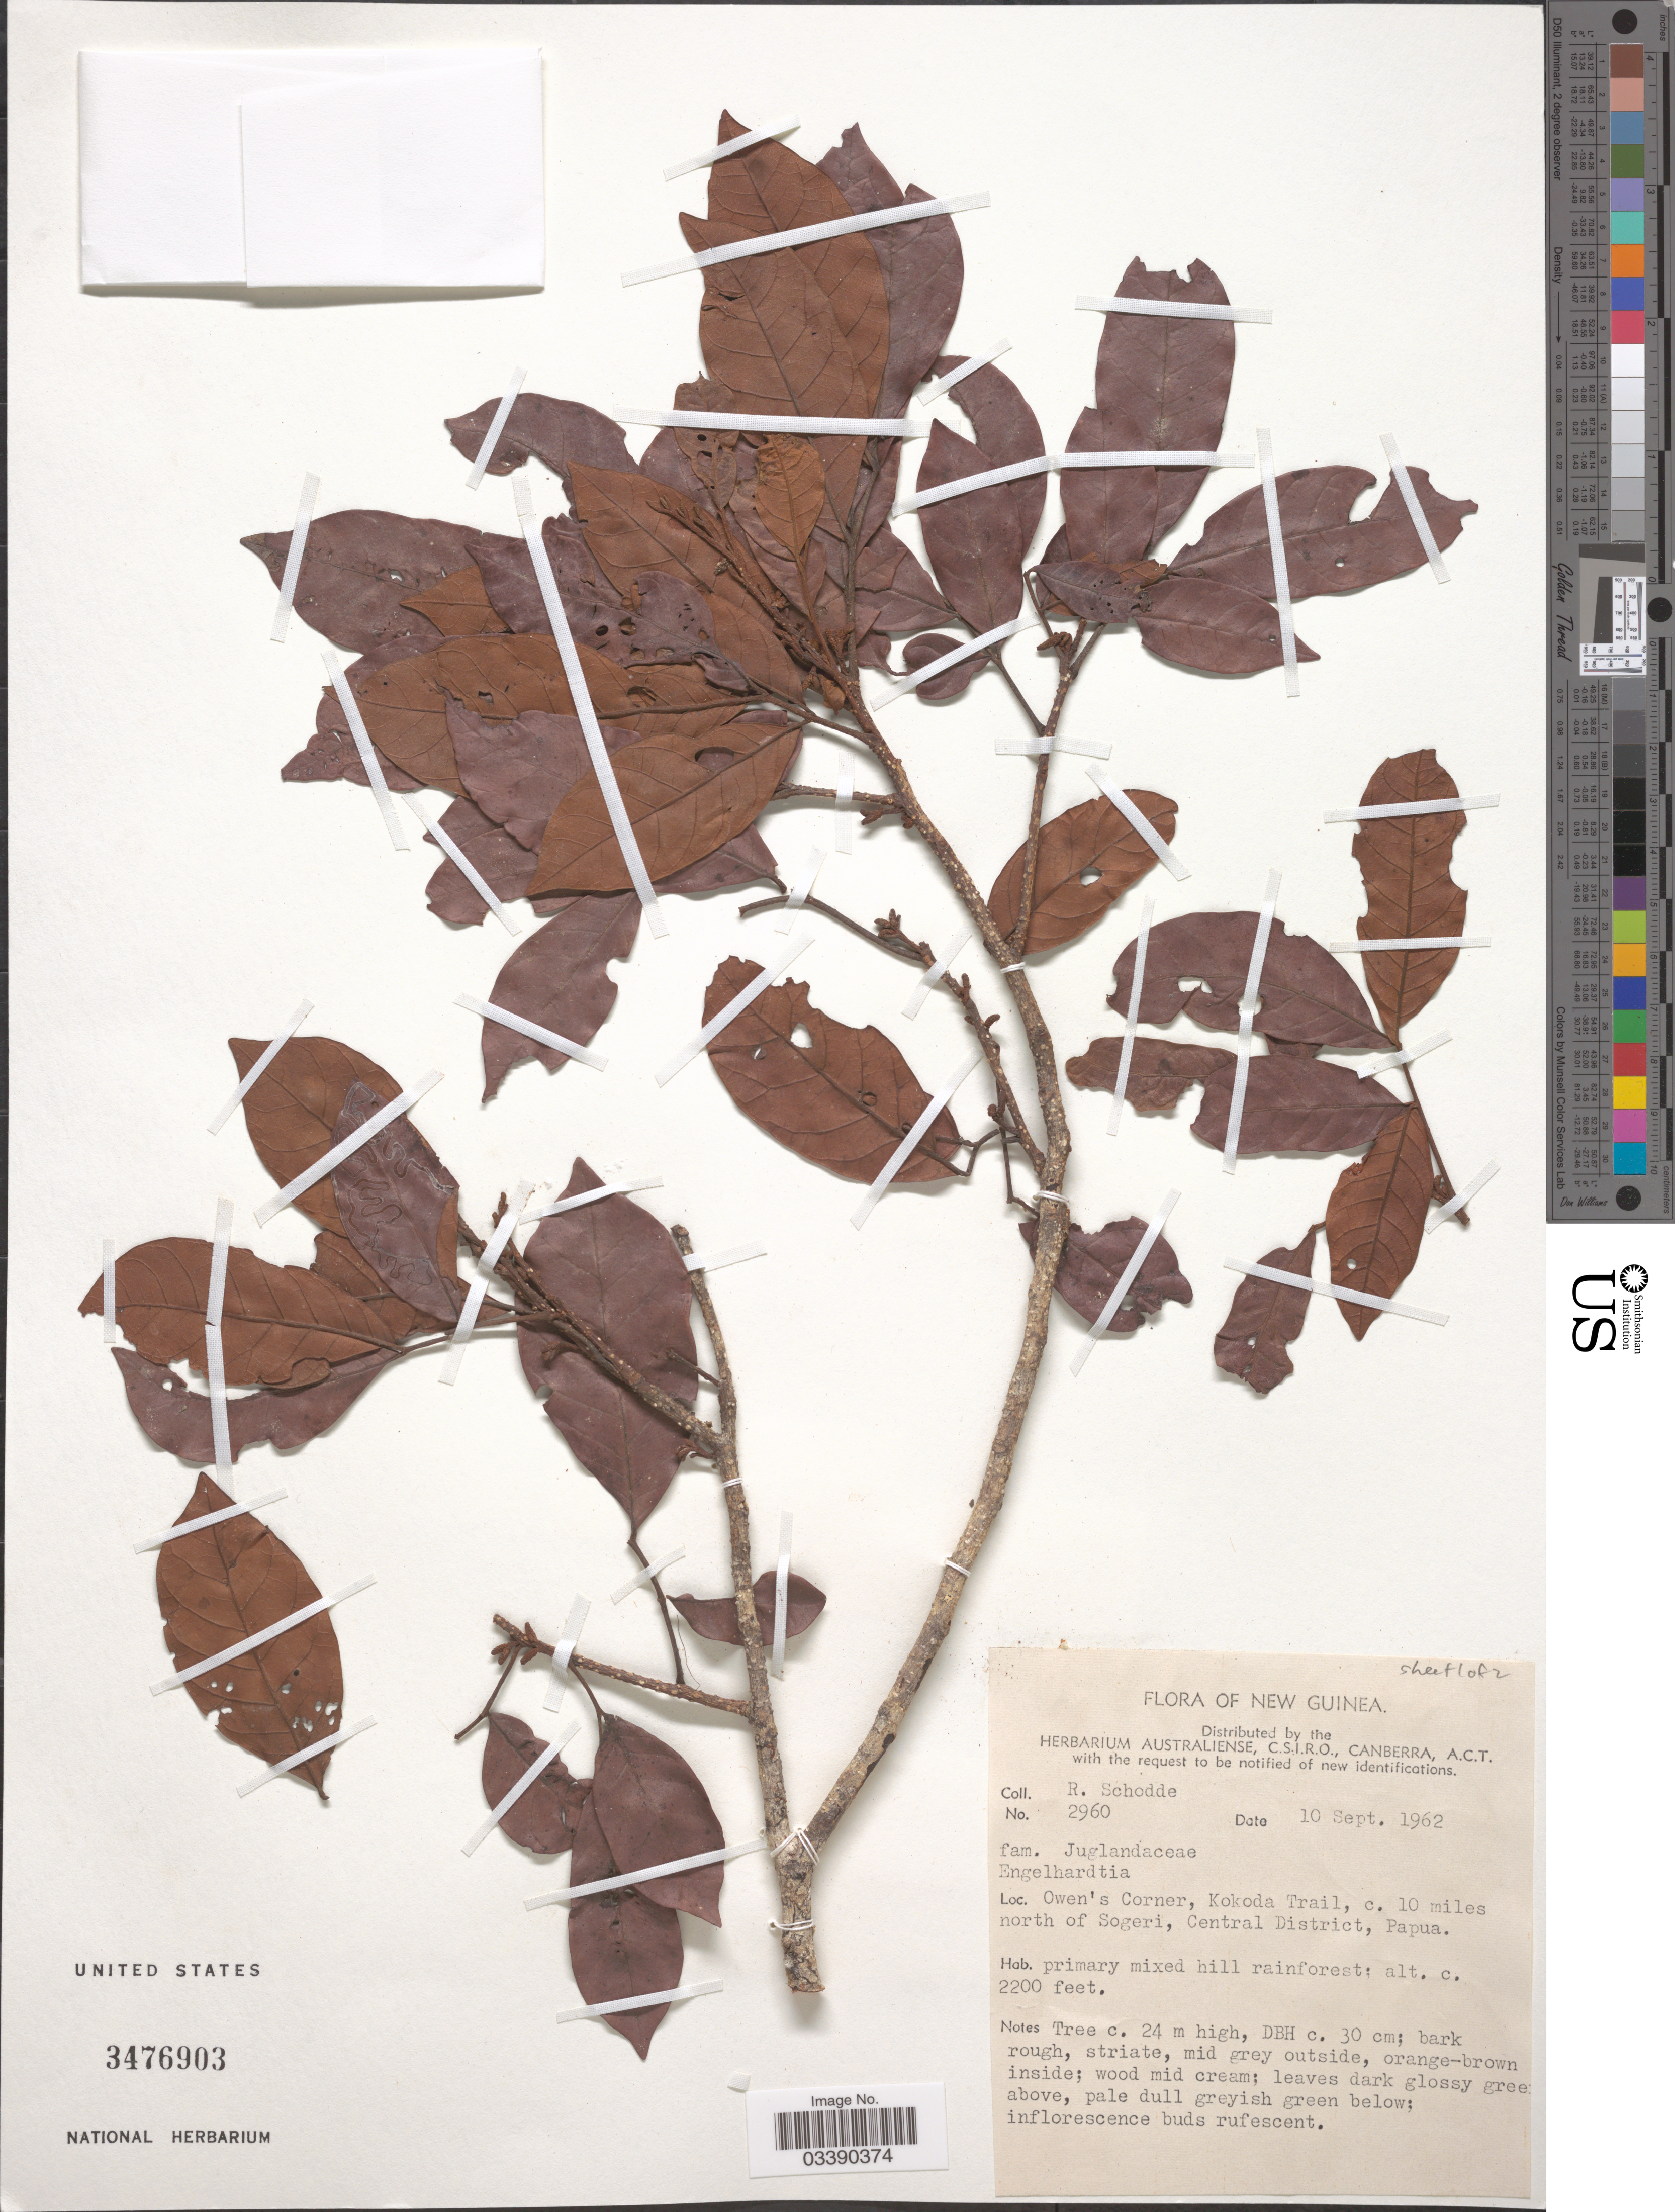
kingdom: Plantae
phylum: Tracheophyta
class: Magnoliopsida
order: Fagales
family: Juglandaceae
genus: Engelhardia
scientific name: Engelhardia sp.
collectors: R. Schodde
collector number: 2960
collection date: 1962-09-10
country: Papua New Guinea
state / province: Central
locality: New Guinea. Owen's Corner, Kokoda Trail, c. 10 miles north of Sogeri, Central District, Papua.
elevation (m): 671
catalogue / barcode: US 3476903